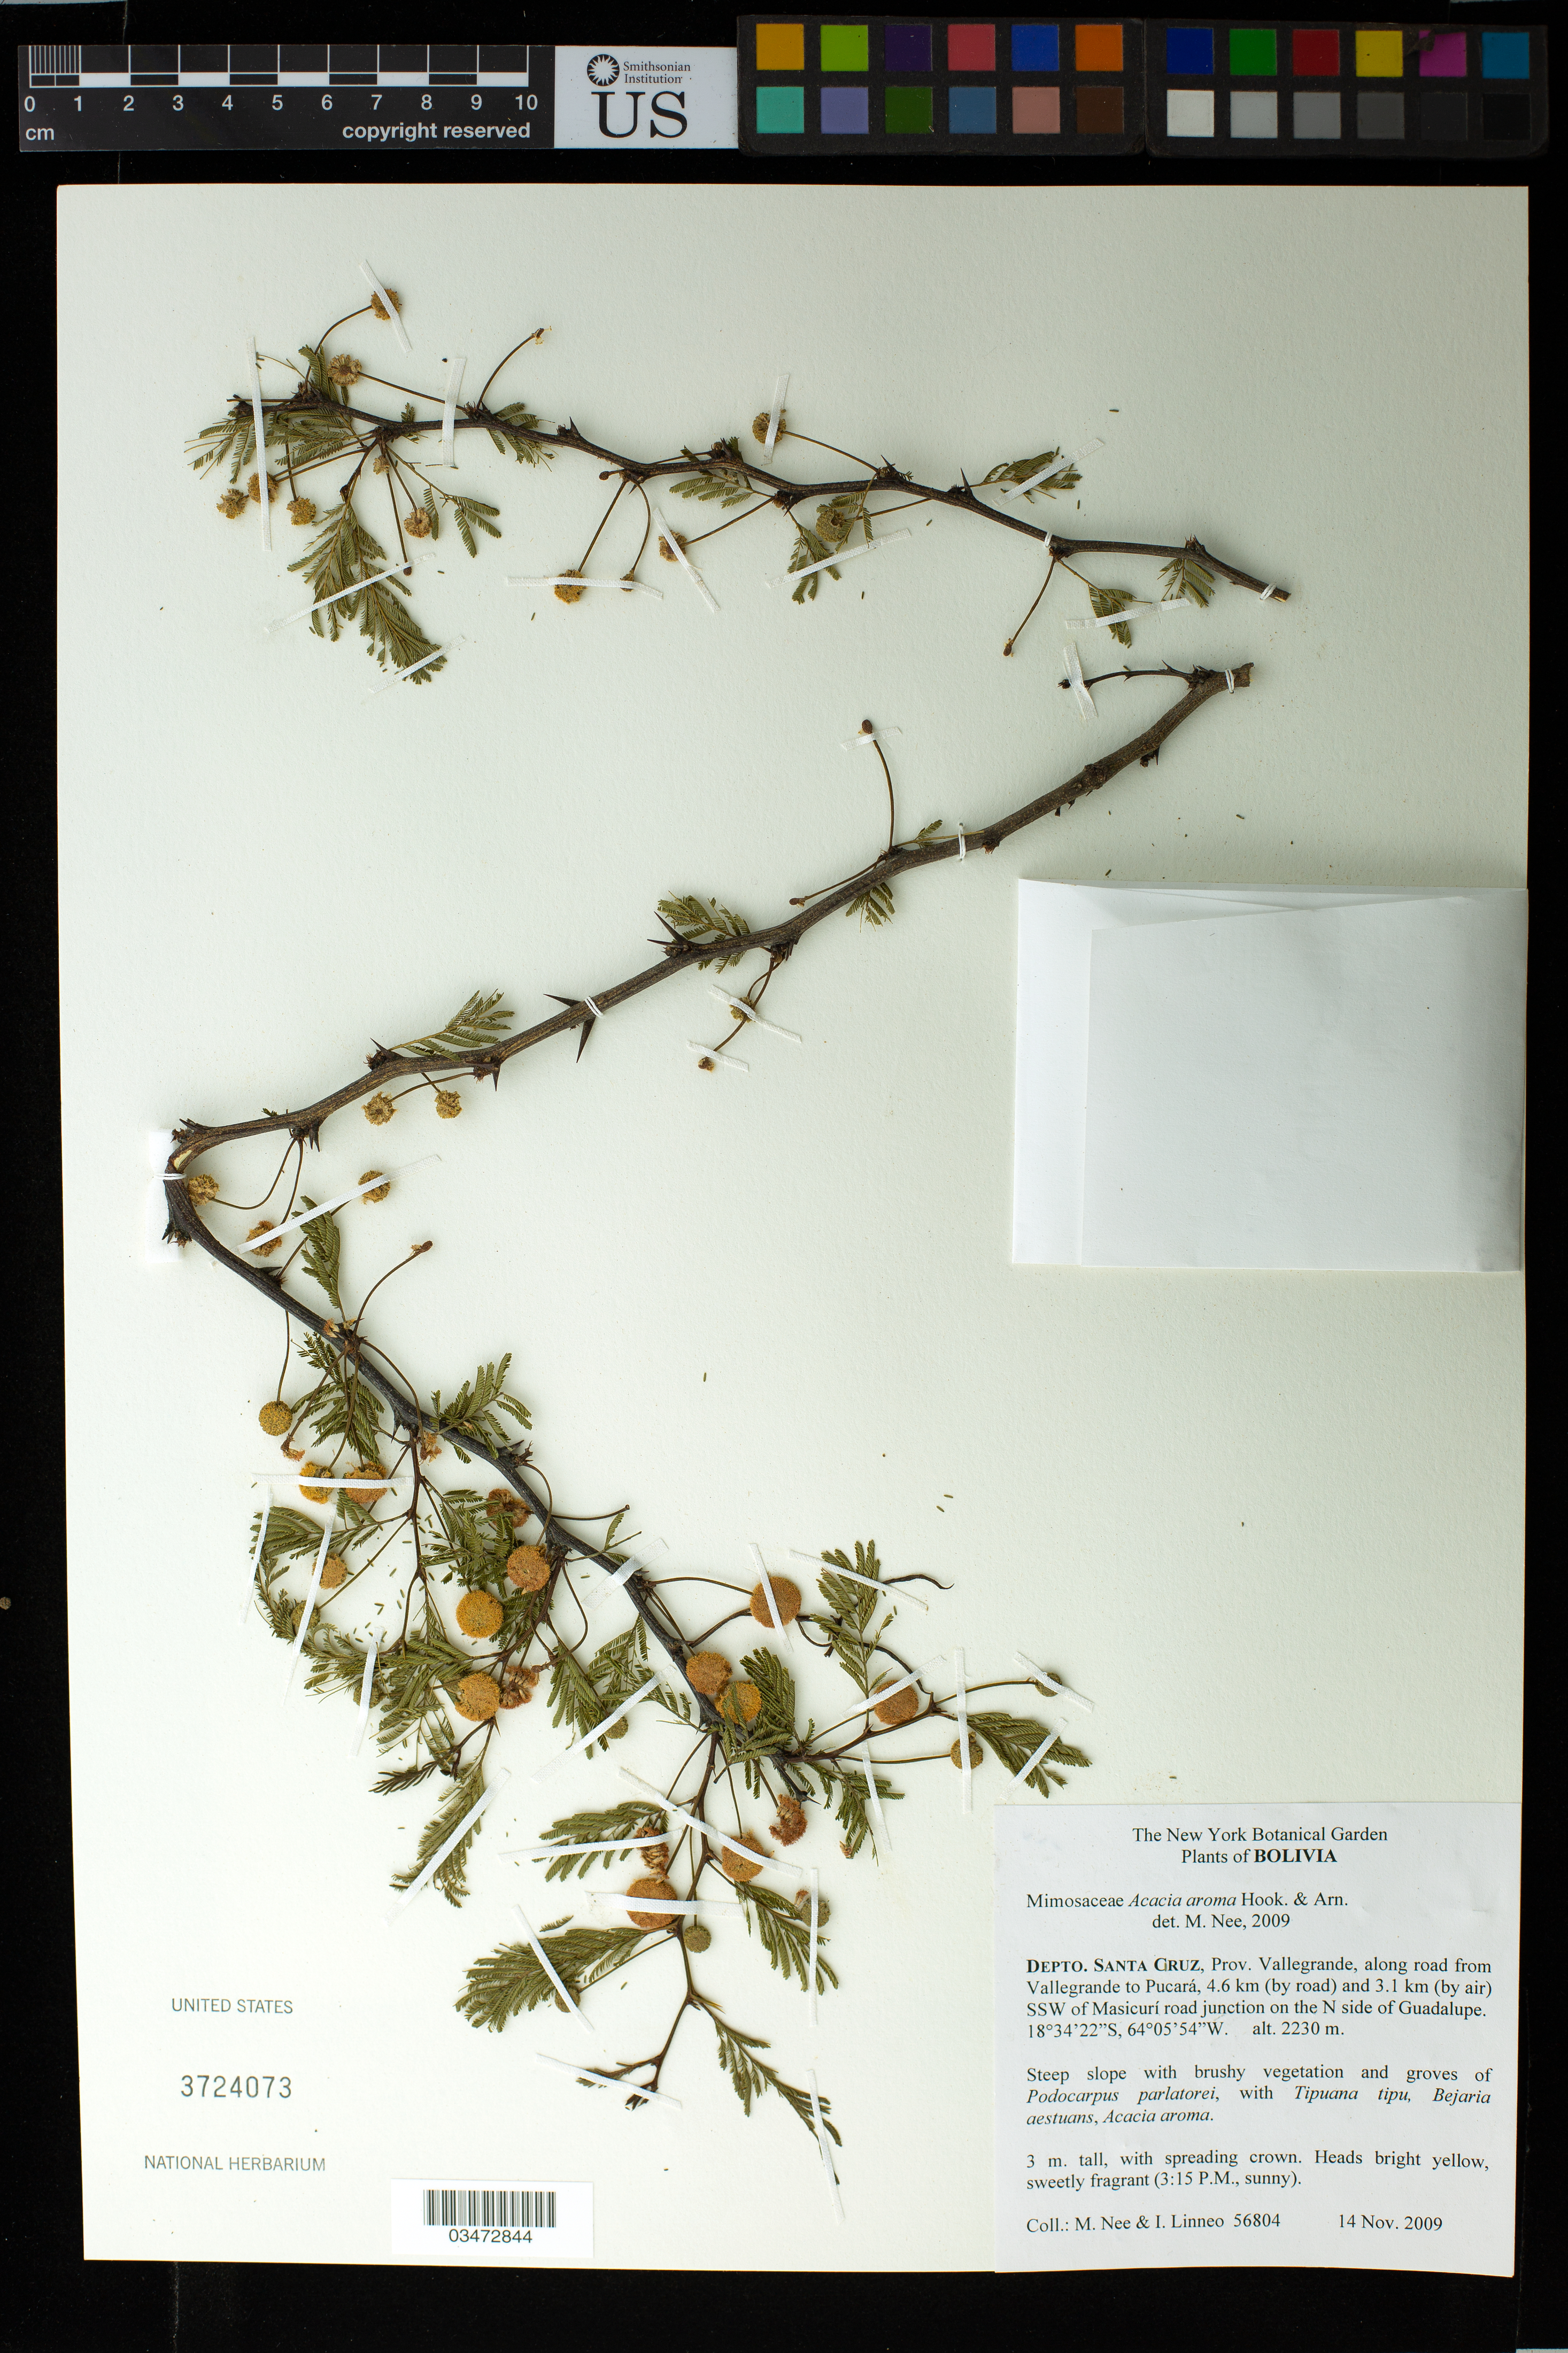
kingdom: Plantae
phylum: Tracheophyta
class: Magnoliopsida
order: Fabales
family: Fabaceae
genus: Vachellia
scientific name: Vachellia aroma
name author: (Gillies ex Hook. & Arn.) Seigler & Ebinger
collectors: M. Nee & I. Linneo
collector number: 56804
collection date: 2009-11-14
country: Bolivia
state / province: Santa Cruz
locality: Prov. Vallegrande, along road from Vallegrande to Pucara, 4.6 km (by road) and 3.1 km (air) SSW of the Masicuri road junction on the N side of Guadalupe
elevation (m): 2230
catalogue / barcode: US 3724073